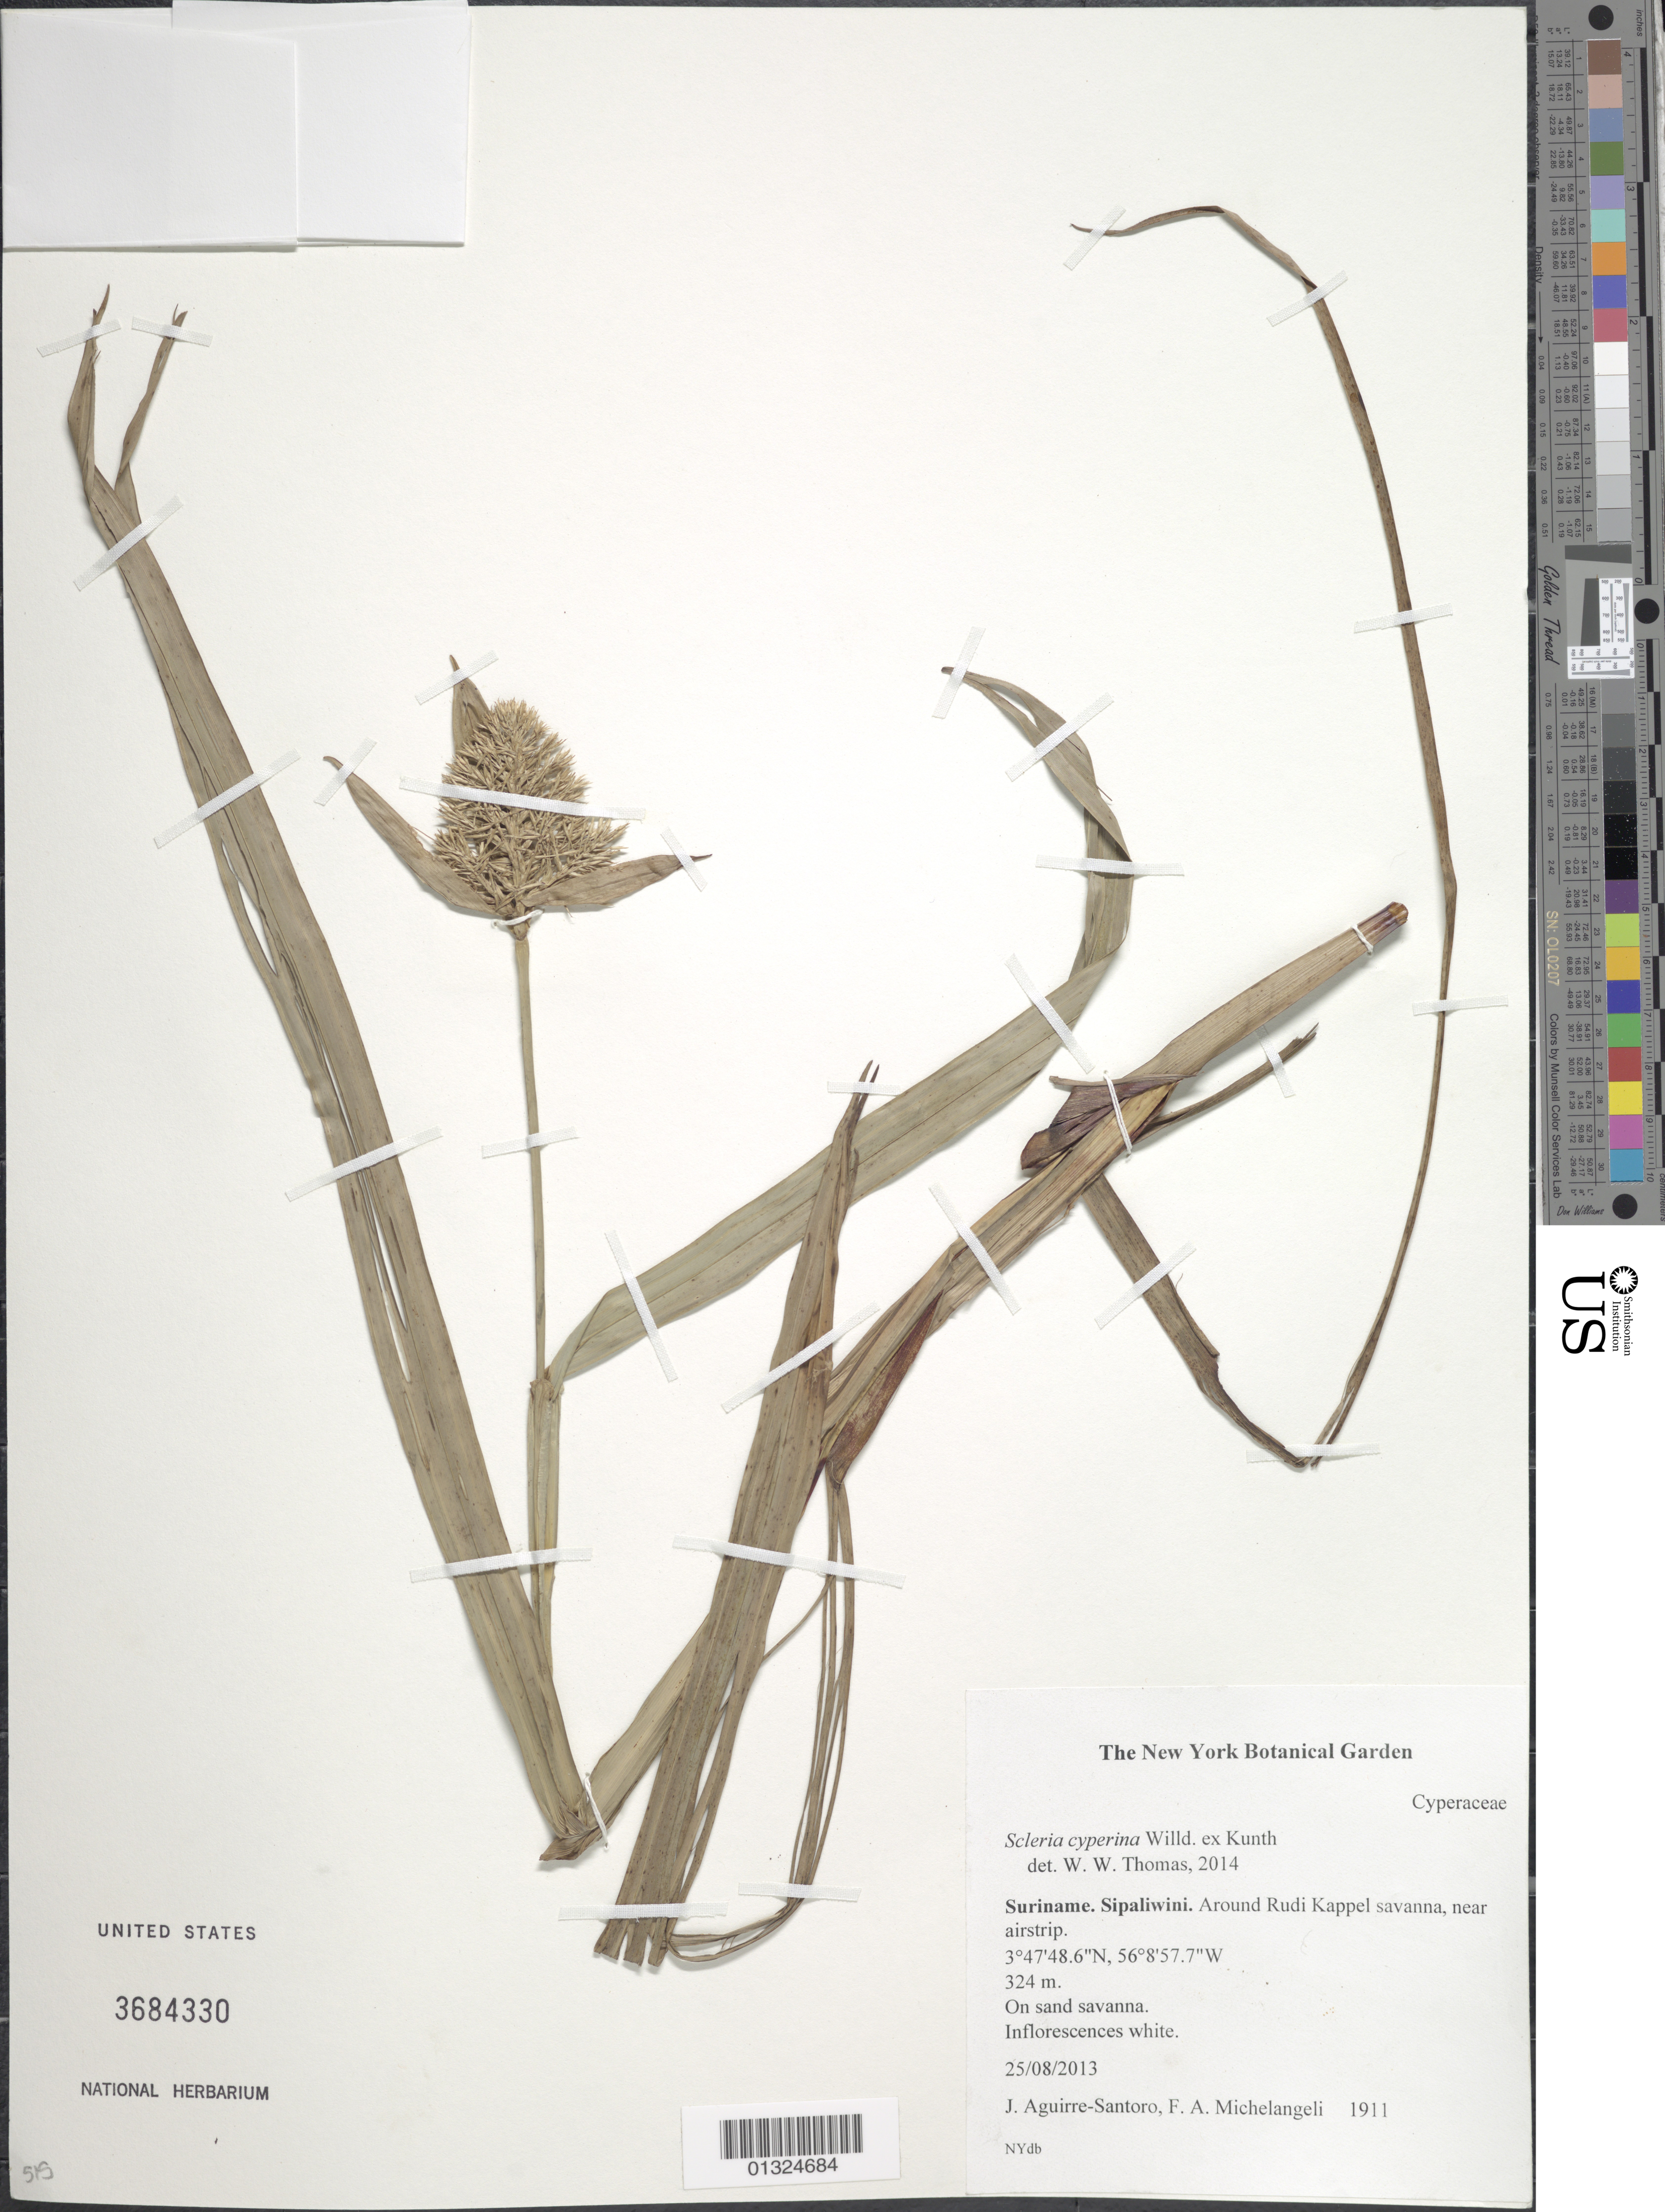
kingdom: Plantae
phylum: Tracheophyta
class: Liliopsida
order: Poales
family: Cyperaceae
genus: Scleria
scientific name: Scleria cyperina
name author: Willd. ex Kunth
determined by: Thomas, W. W.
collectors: J. Aguirre-Santoro & F. A. Michelangeli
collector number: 1911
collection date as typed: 25 August 2013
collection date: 2013-08-25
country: Suriname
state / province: Sipaliwini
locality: Sipaliwini. Around Rudi Kappel savanna, near airstrip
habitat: On sand savanna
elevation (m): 324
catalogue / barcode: US 3684330